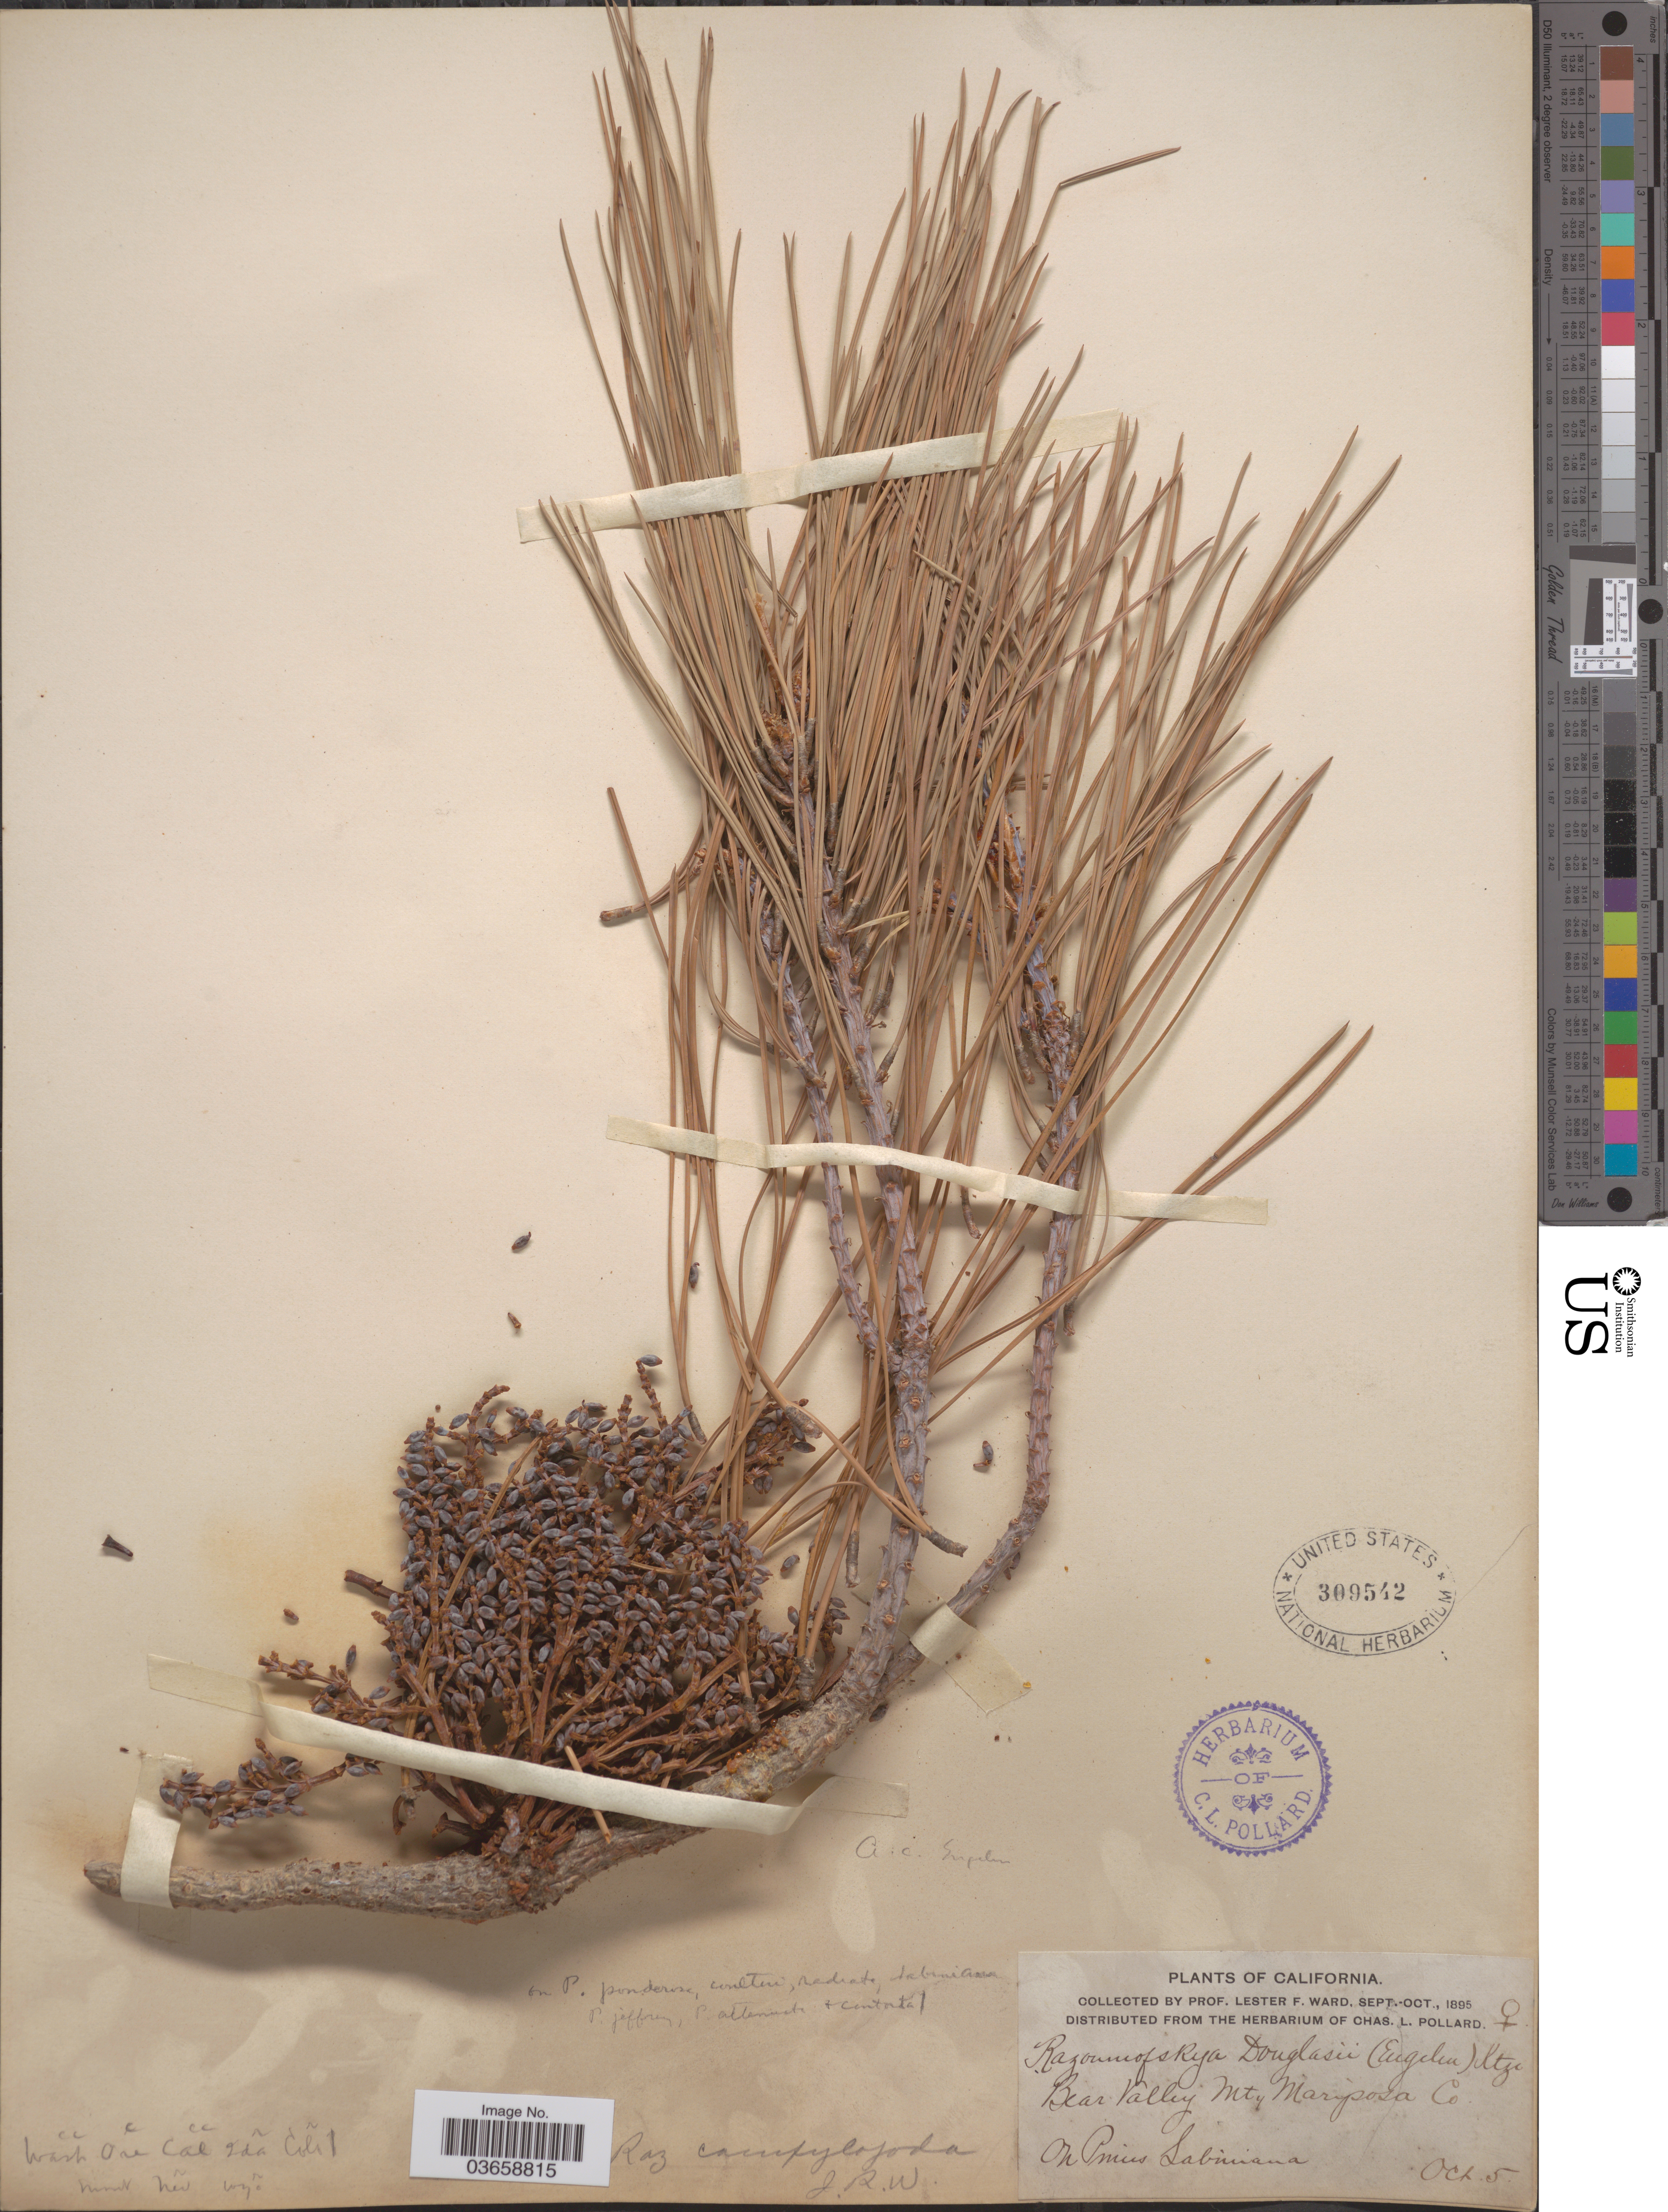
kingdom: Plantae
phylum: Tracheophyta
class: Magnoliopsida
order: Santalales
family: Viscaceae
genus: Arceuthobium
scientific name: Arceuthobium campylopodum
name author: Engelm.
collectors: L. F. Ward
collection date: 1895-10-05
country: United States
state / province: California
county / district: Mariposa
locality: Bear Valley, Mts. Mariposa Co.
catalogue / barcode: US 309542